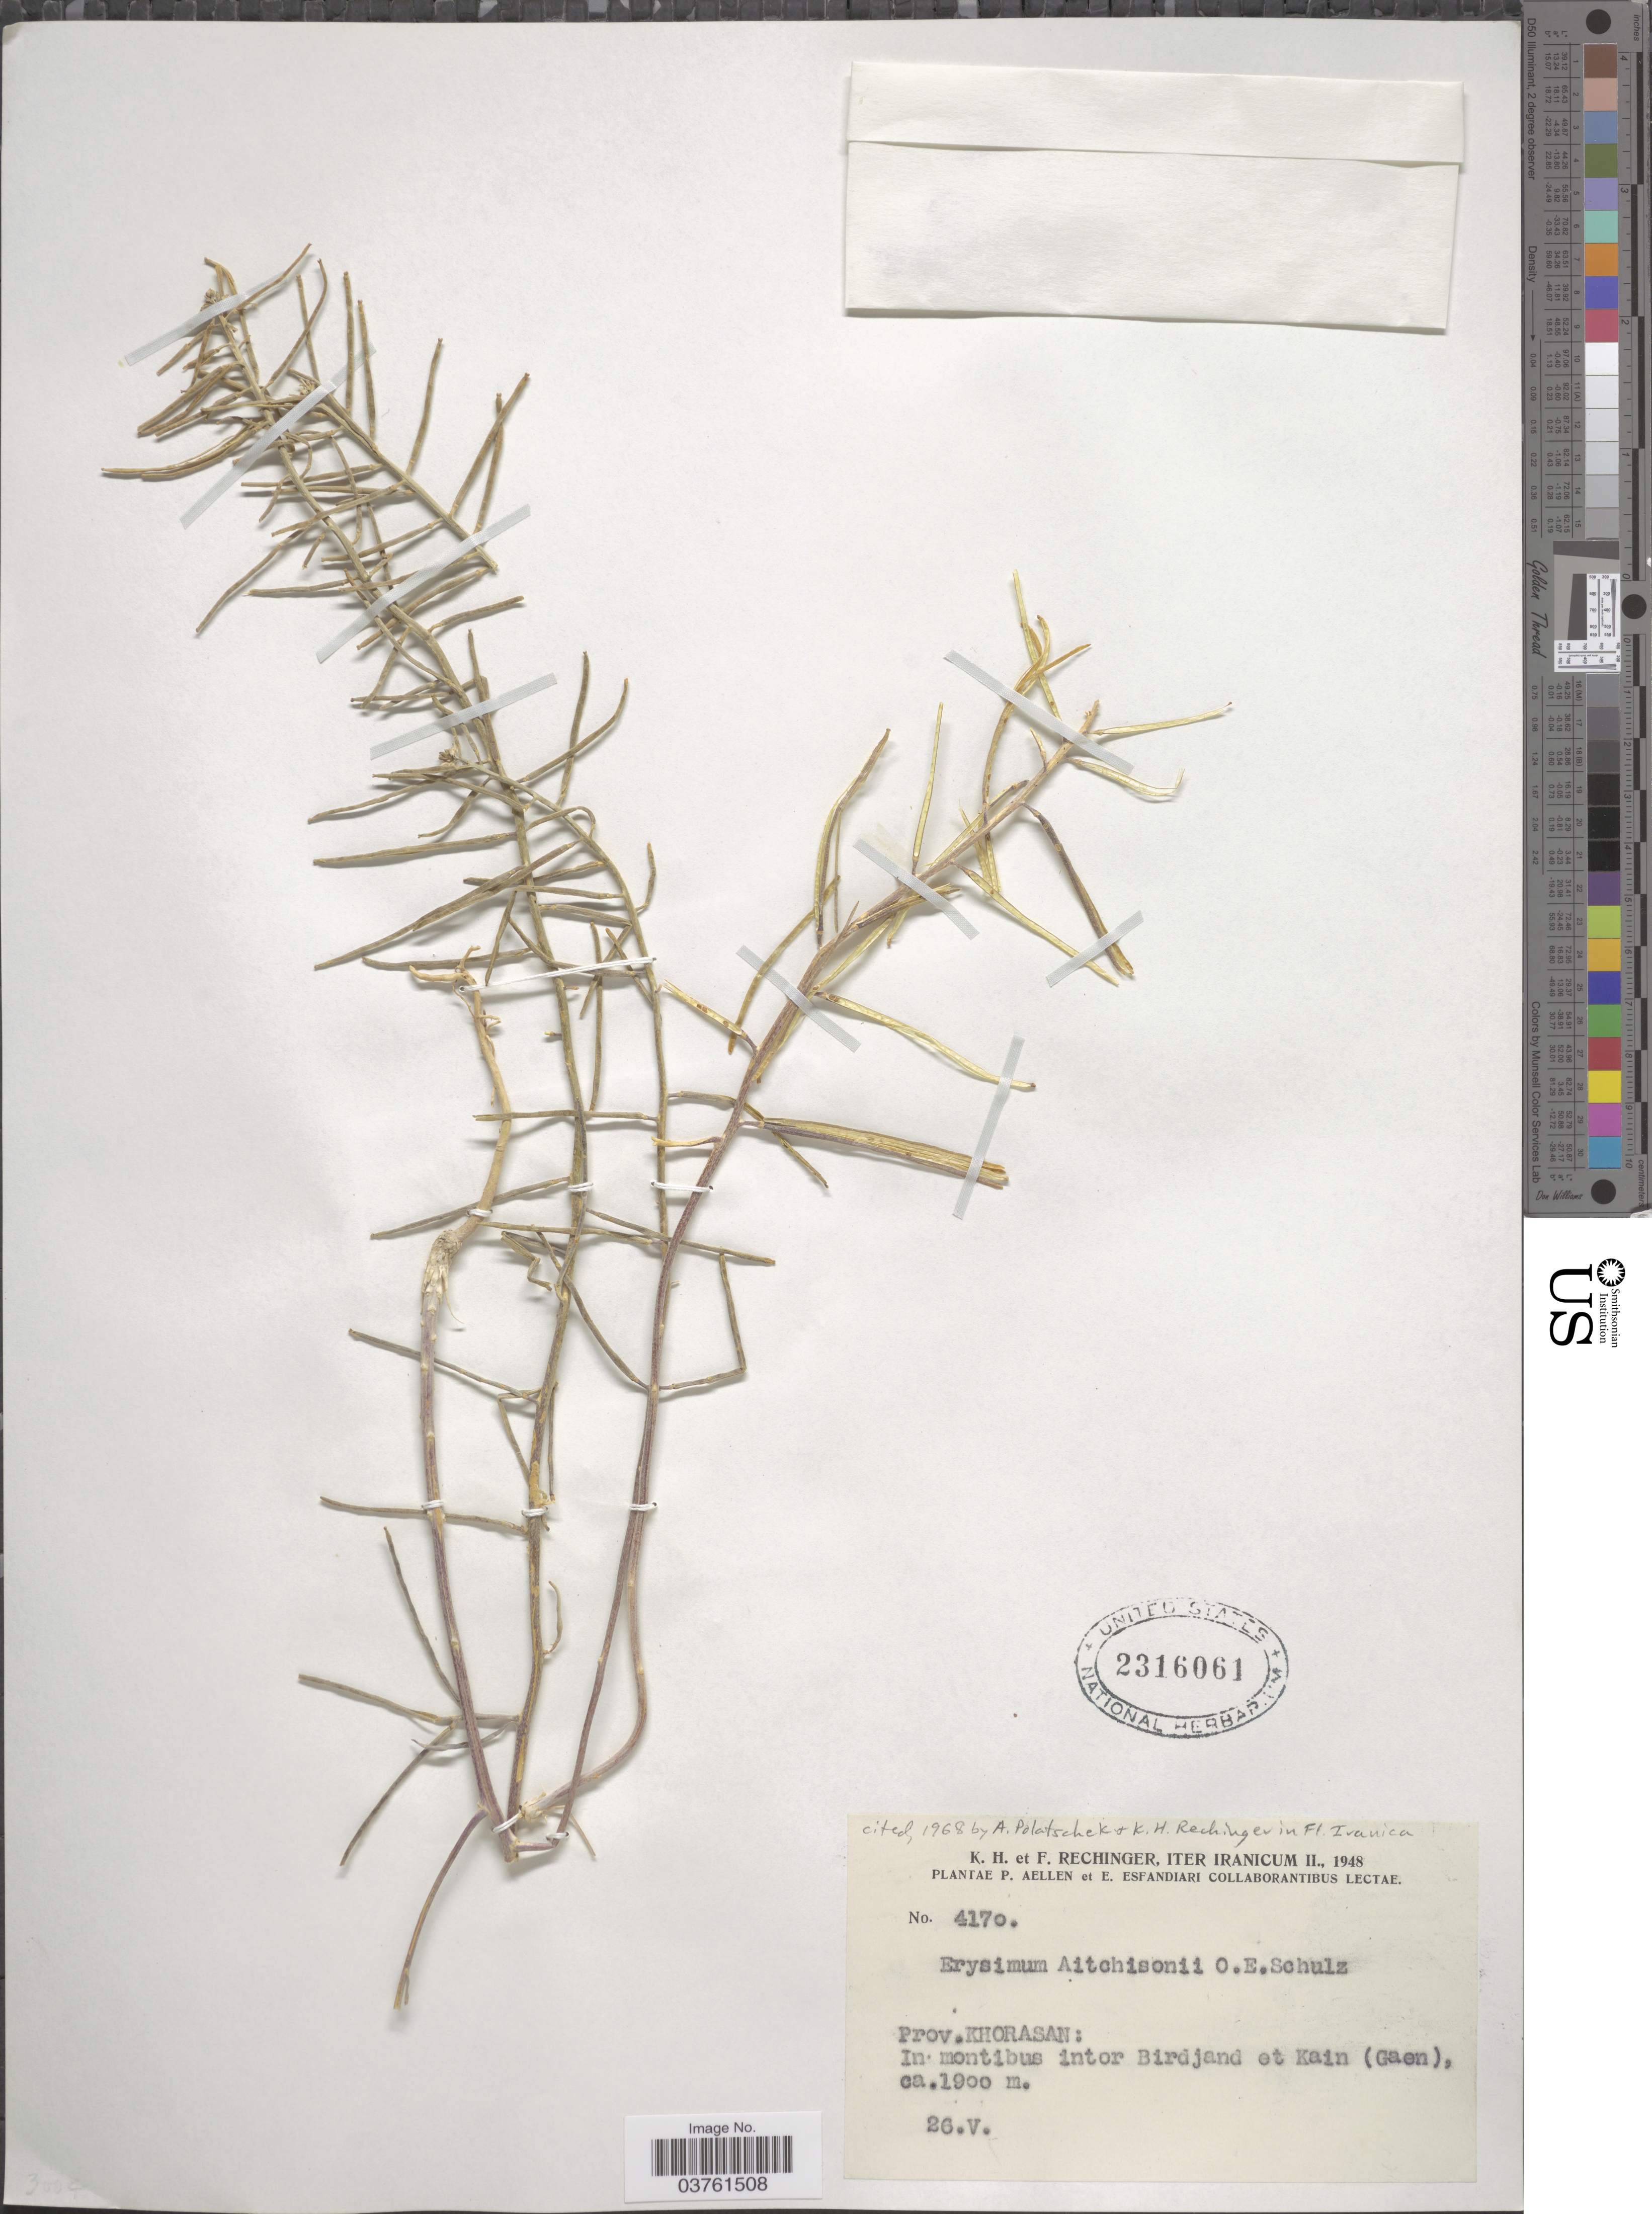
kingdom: Plantae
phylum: Tracheophyta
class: Magnoliopsida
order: Brassicales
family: Brassicaceae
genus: Erysimum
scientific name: Erysimum aitchisonii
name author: O.E. Schulz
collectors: K. H. Rechinger, F. Rechinger, P. Aellen & E. Esfandiari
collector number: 4170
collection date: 1948-05-26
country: Iran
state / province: Khorasan [obsolete]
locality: Iter Iranicum II. Prov. Khorasan: In montibus inter Birdjand et Kain (Gaen).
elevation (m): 1900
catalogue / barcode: US 2316061